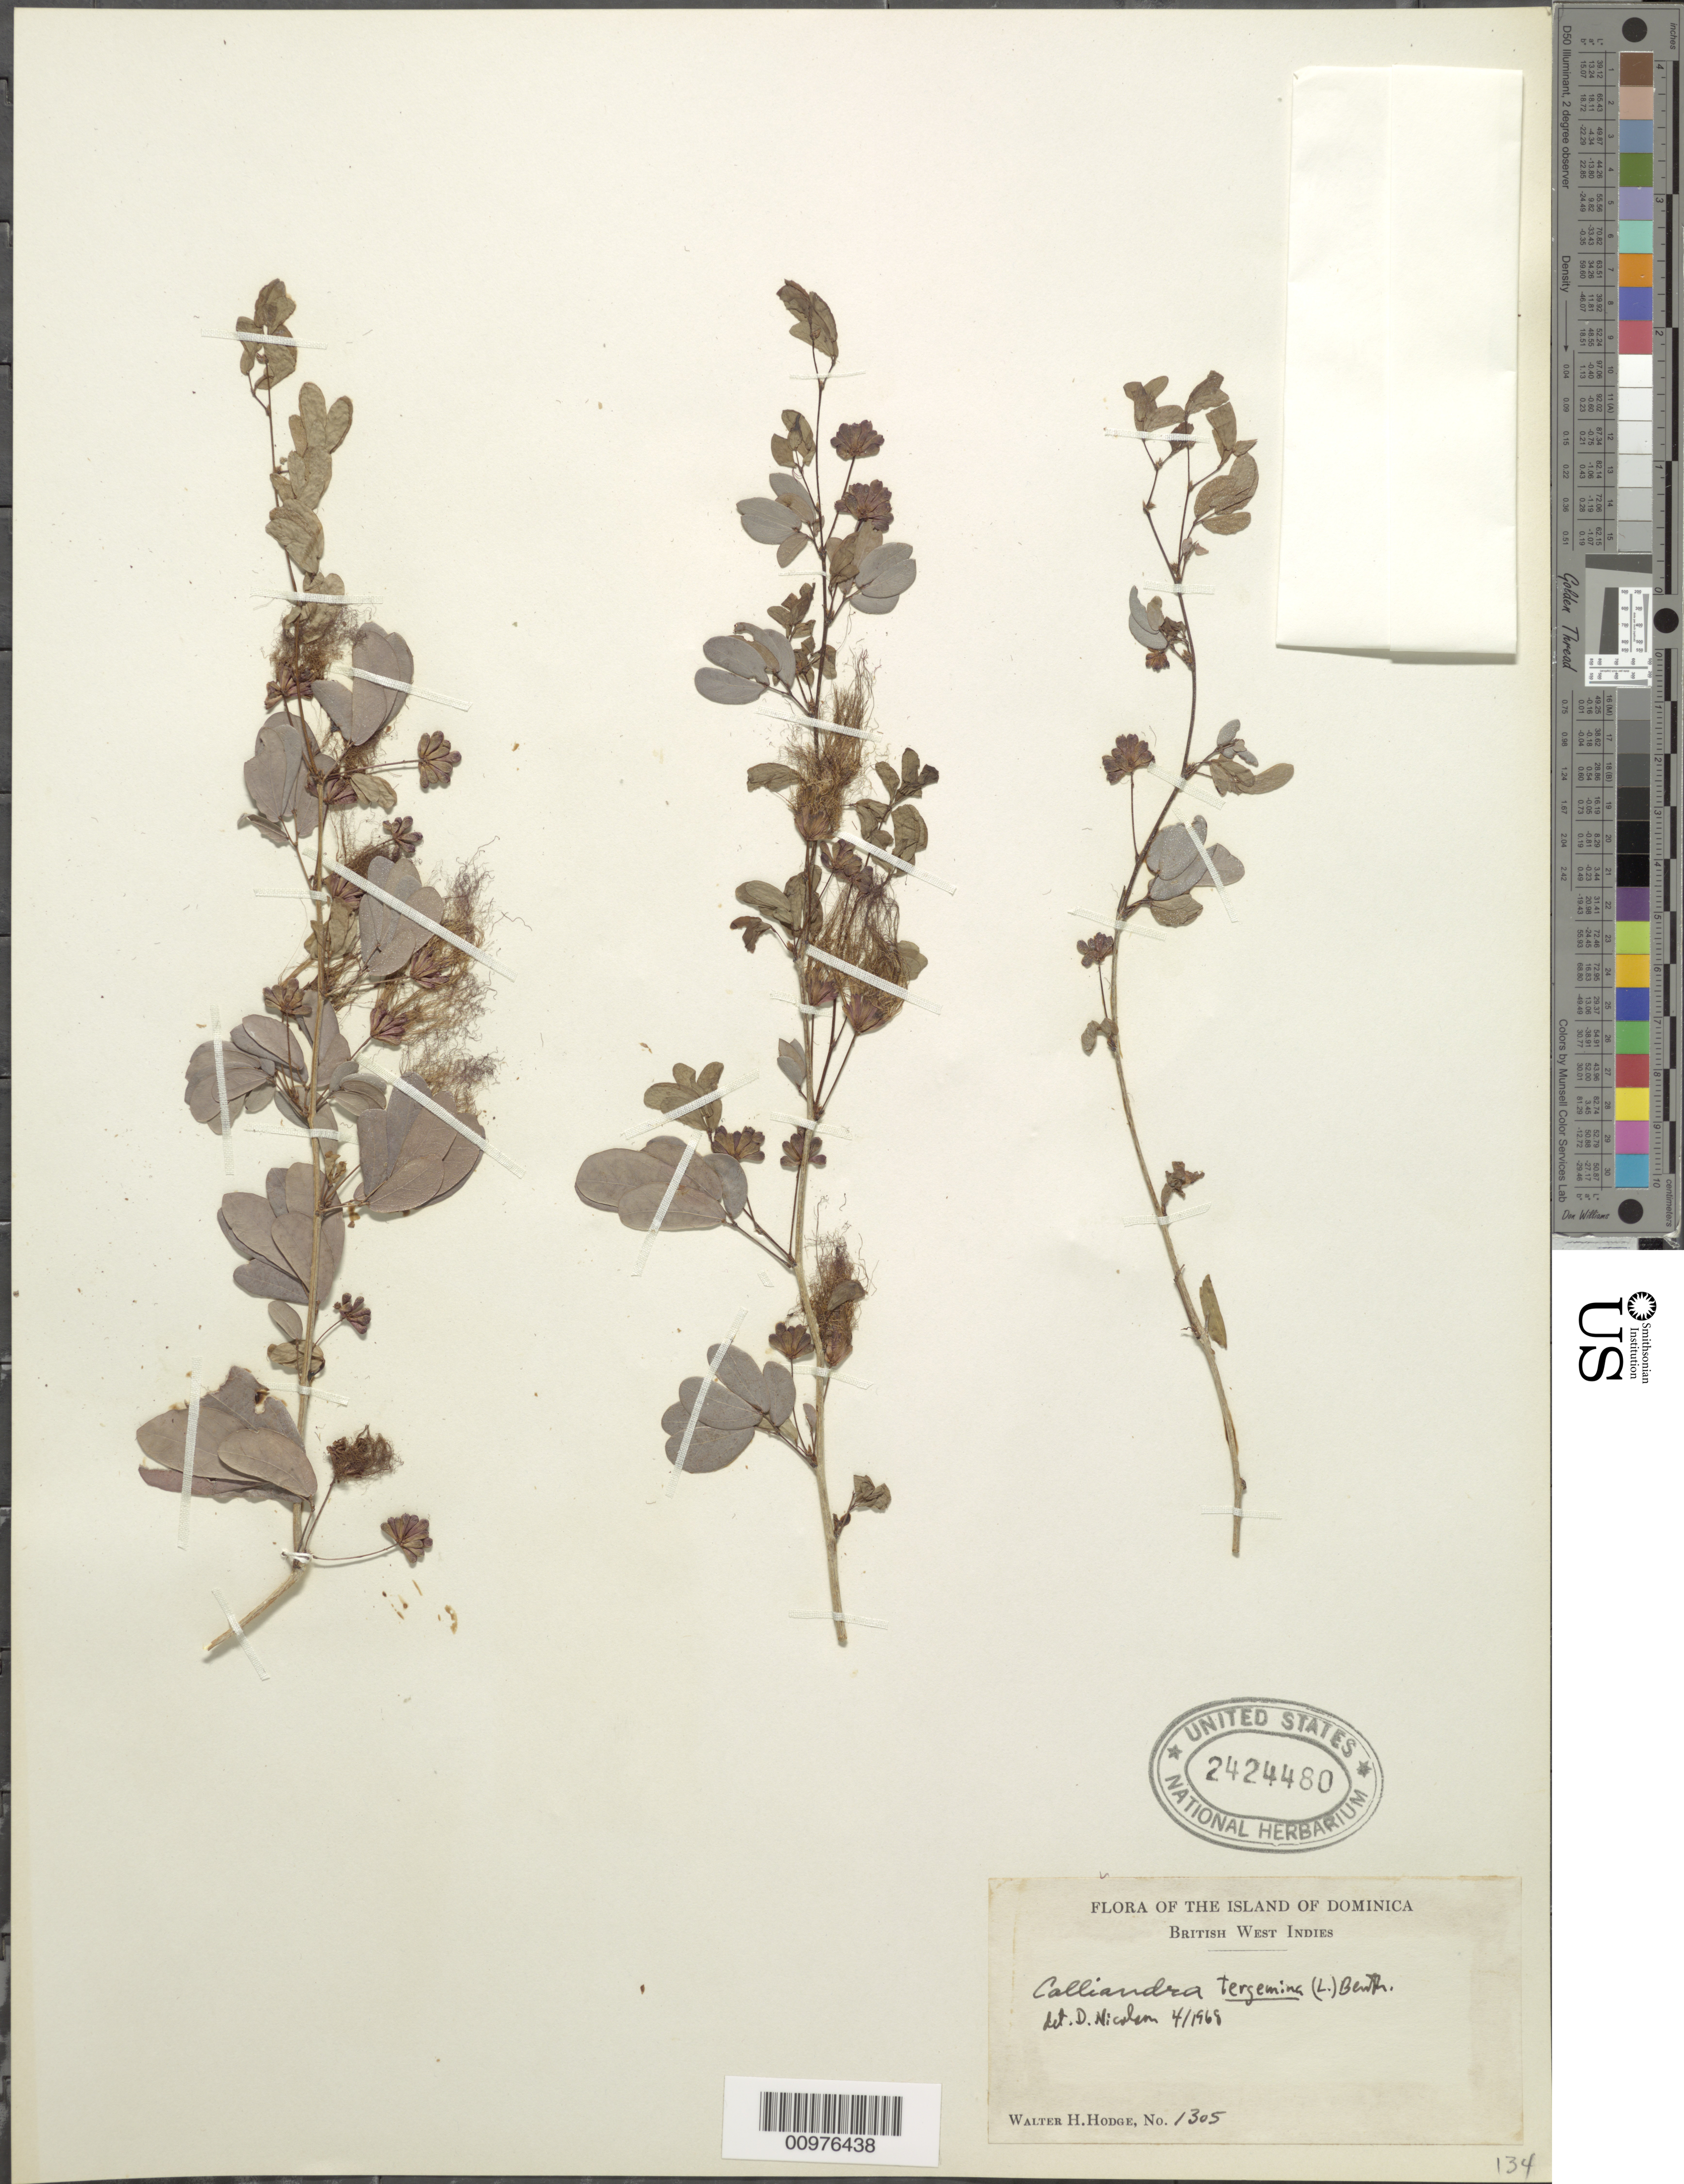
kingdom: Plantae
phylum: Tracheophyta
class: Magnoliopsida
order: Fabales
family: Fabaceae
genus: Calliandra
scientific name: Calliandra tergemina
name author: (L.) Benth.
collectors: W. Hodge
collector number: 1305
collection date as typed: Apr 1968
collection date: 1968-04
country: Dominica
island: Dominica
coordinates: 0 N, 0 E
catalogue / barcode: US 2424480